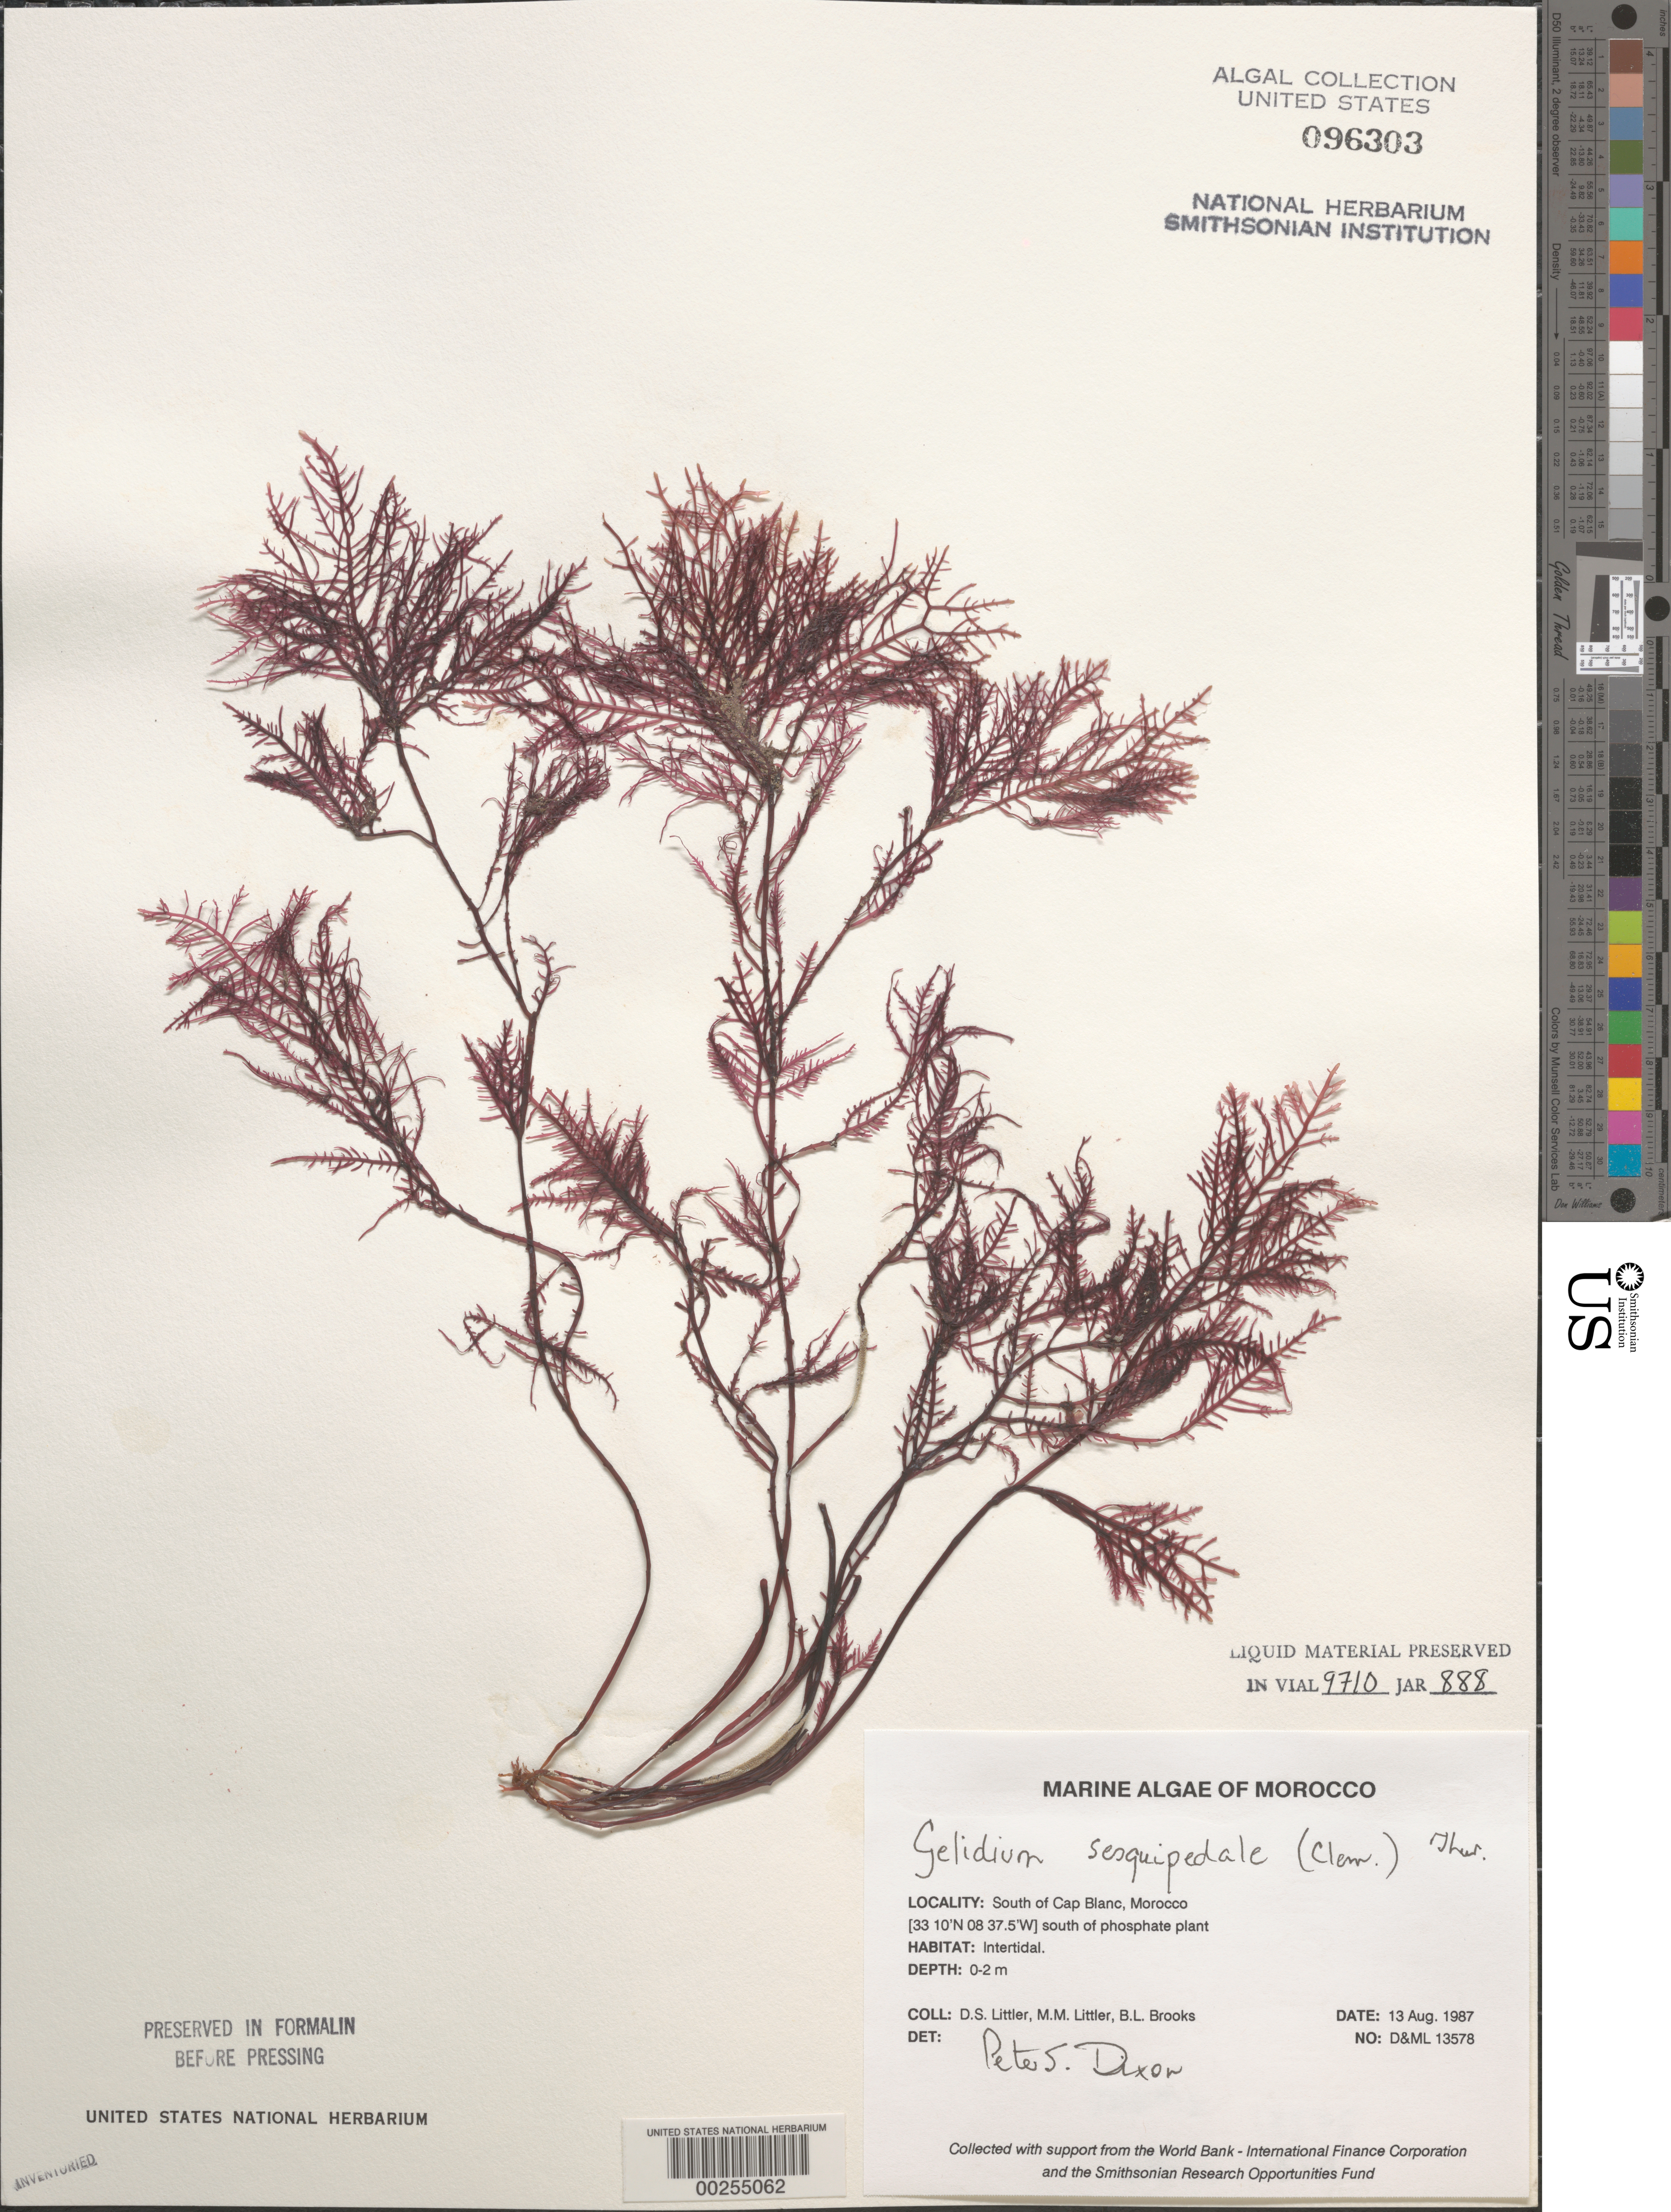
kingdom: Plantae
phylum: Rhodophyta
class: Florideophyceae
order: Gelidiales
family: Gelidiaceae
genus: Gelidium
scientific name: Gelidium corneum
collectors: D. S. Littler, M. M. Littler & B. Brooks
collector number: D&ML 13578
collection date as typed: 13 Aug 1987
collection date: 1987-08-13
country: Morocco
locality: South of Cap Blanc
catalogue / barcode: US 96303